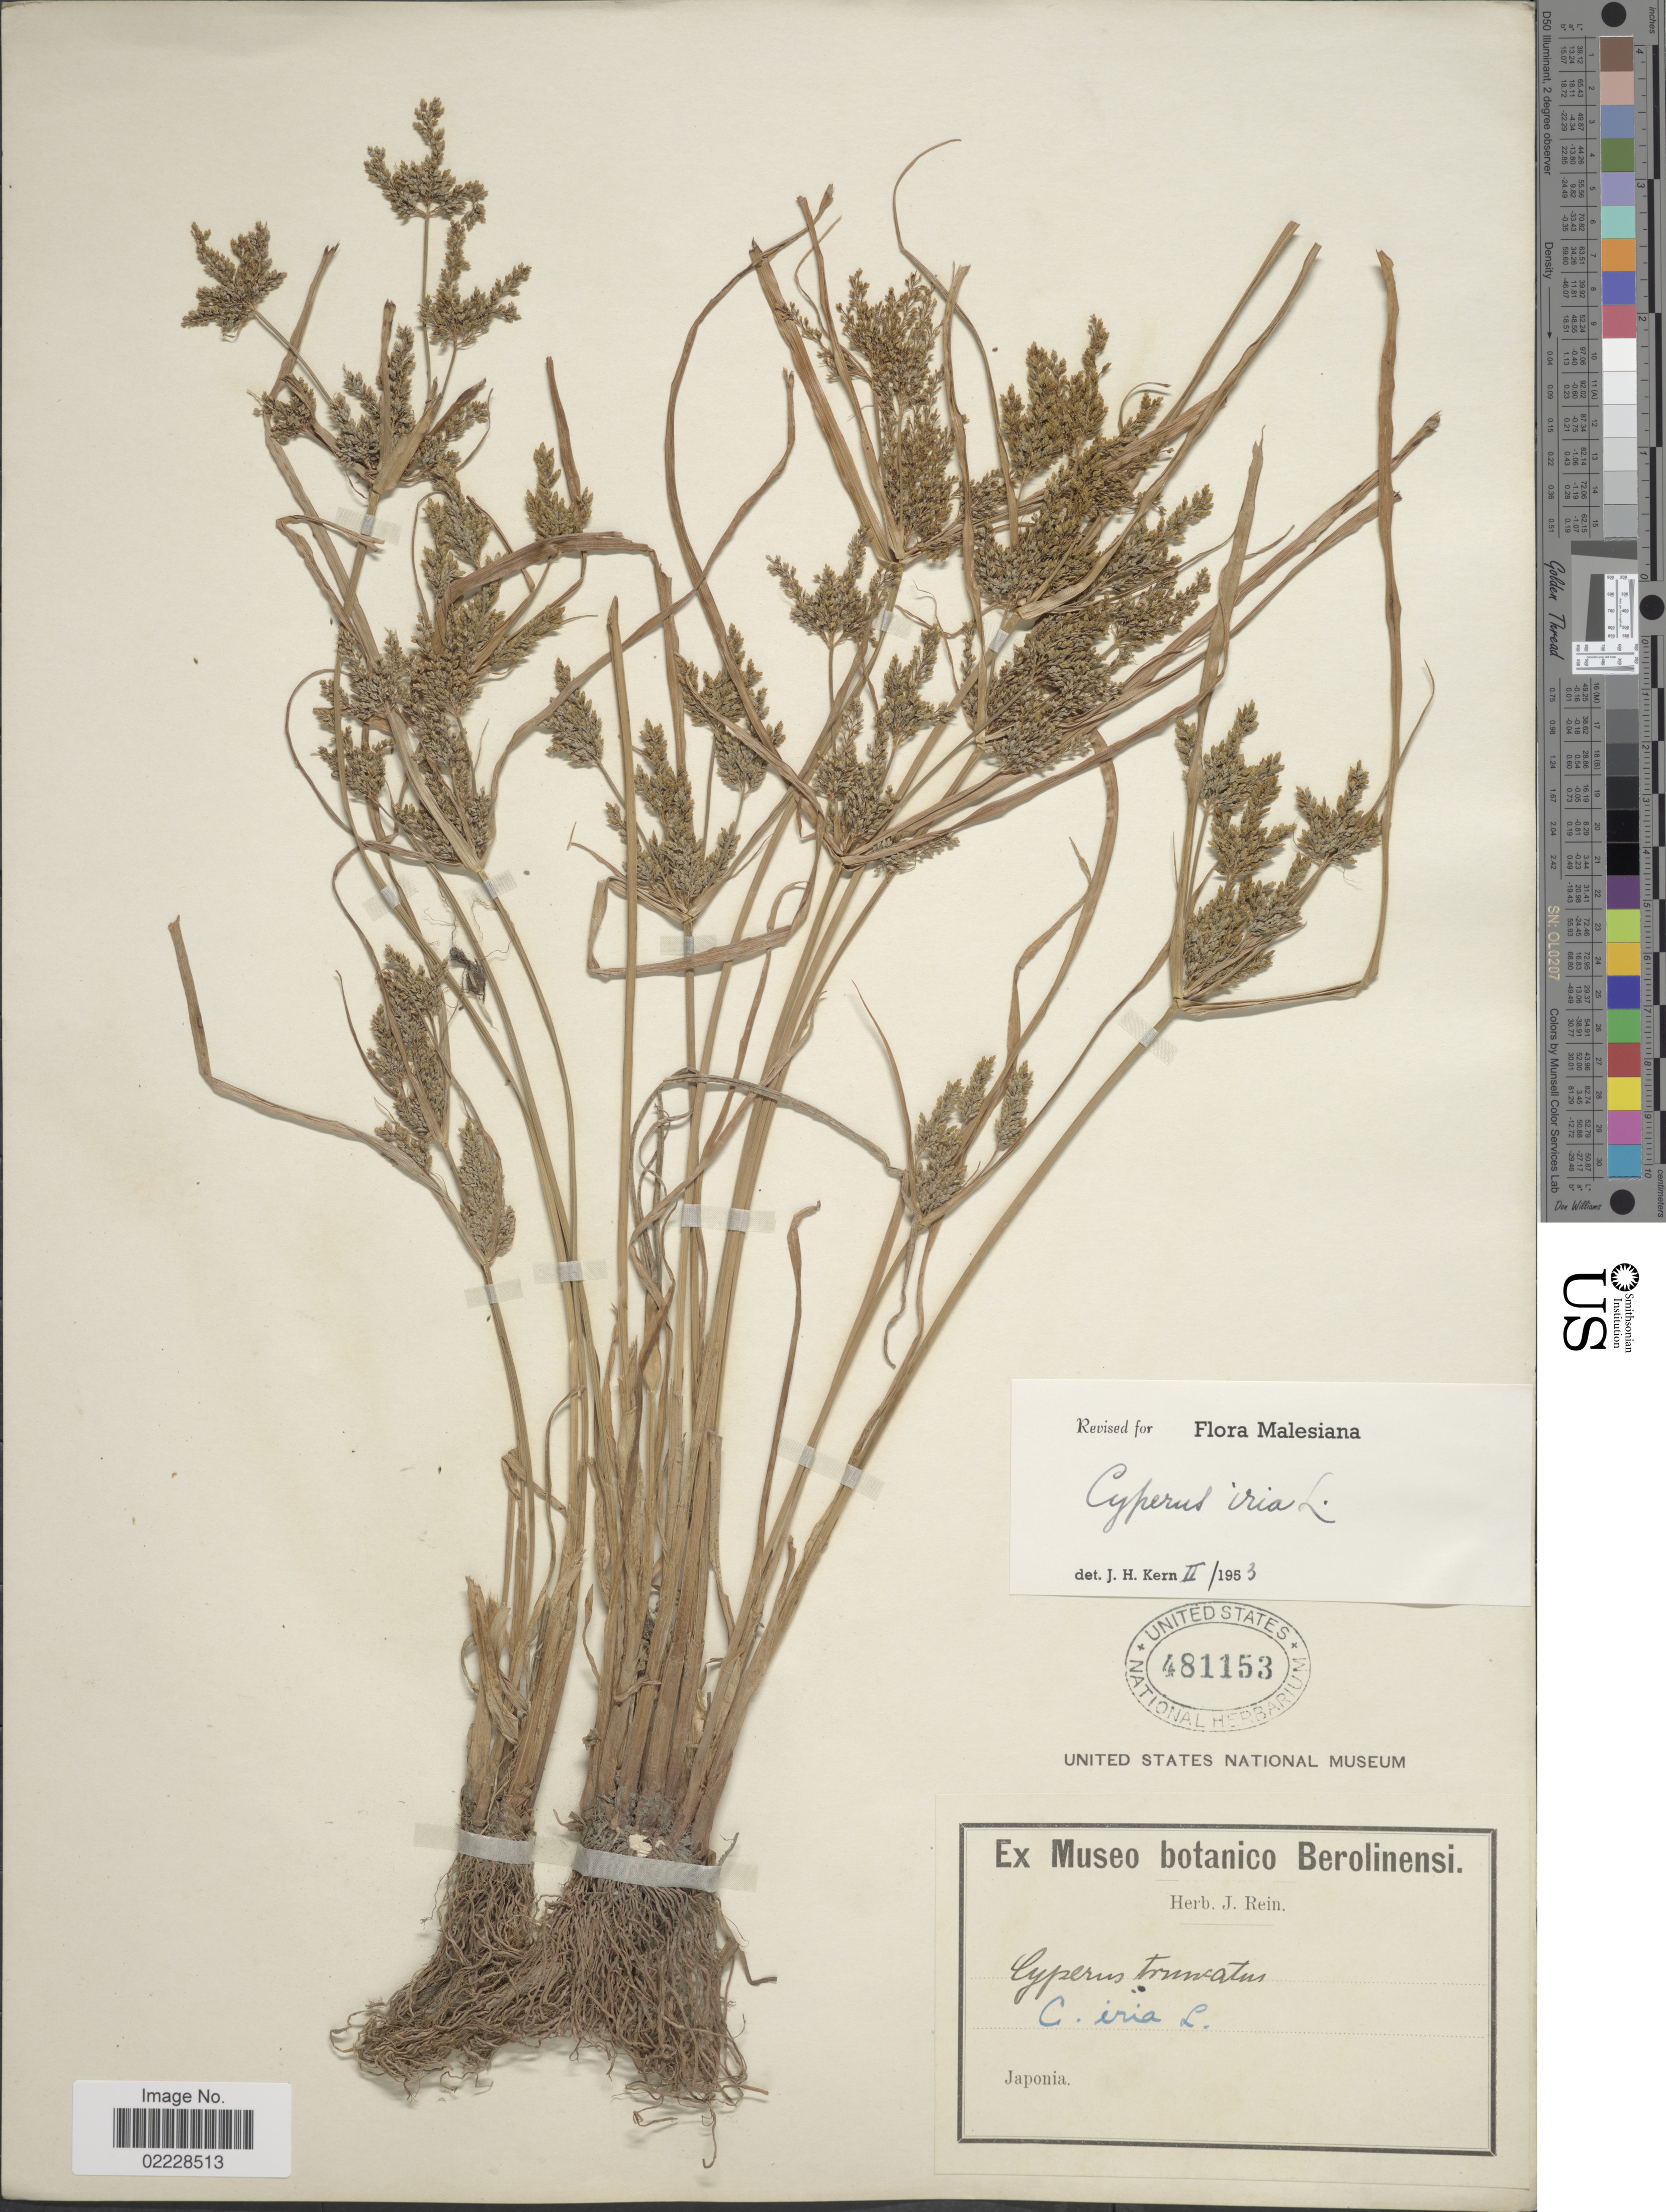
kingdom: Plantae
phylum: Tracheophyta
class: Liliopsida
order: Poales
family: Cyperaceae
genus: Cyperus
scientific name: Cyperus iria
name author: L.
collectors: ex herb. J. Rein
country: Japan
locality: Japonia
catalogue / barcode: US 481153